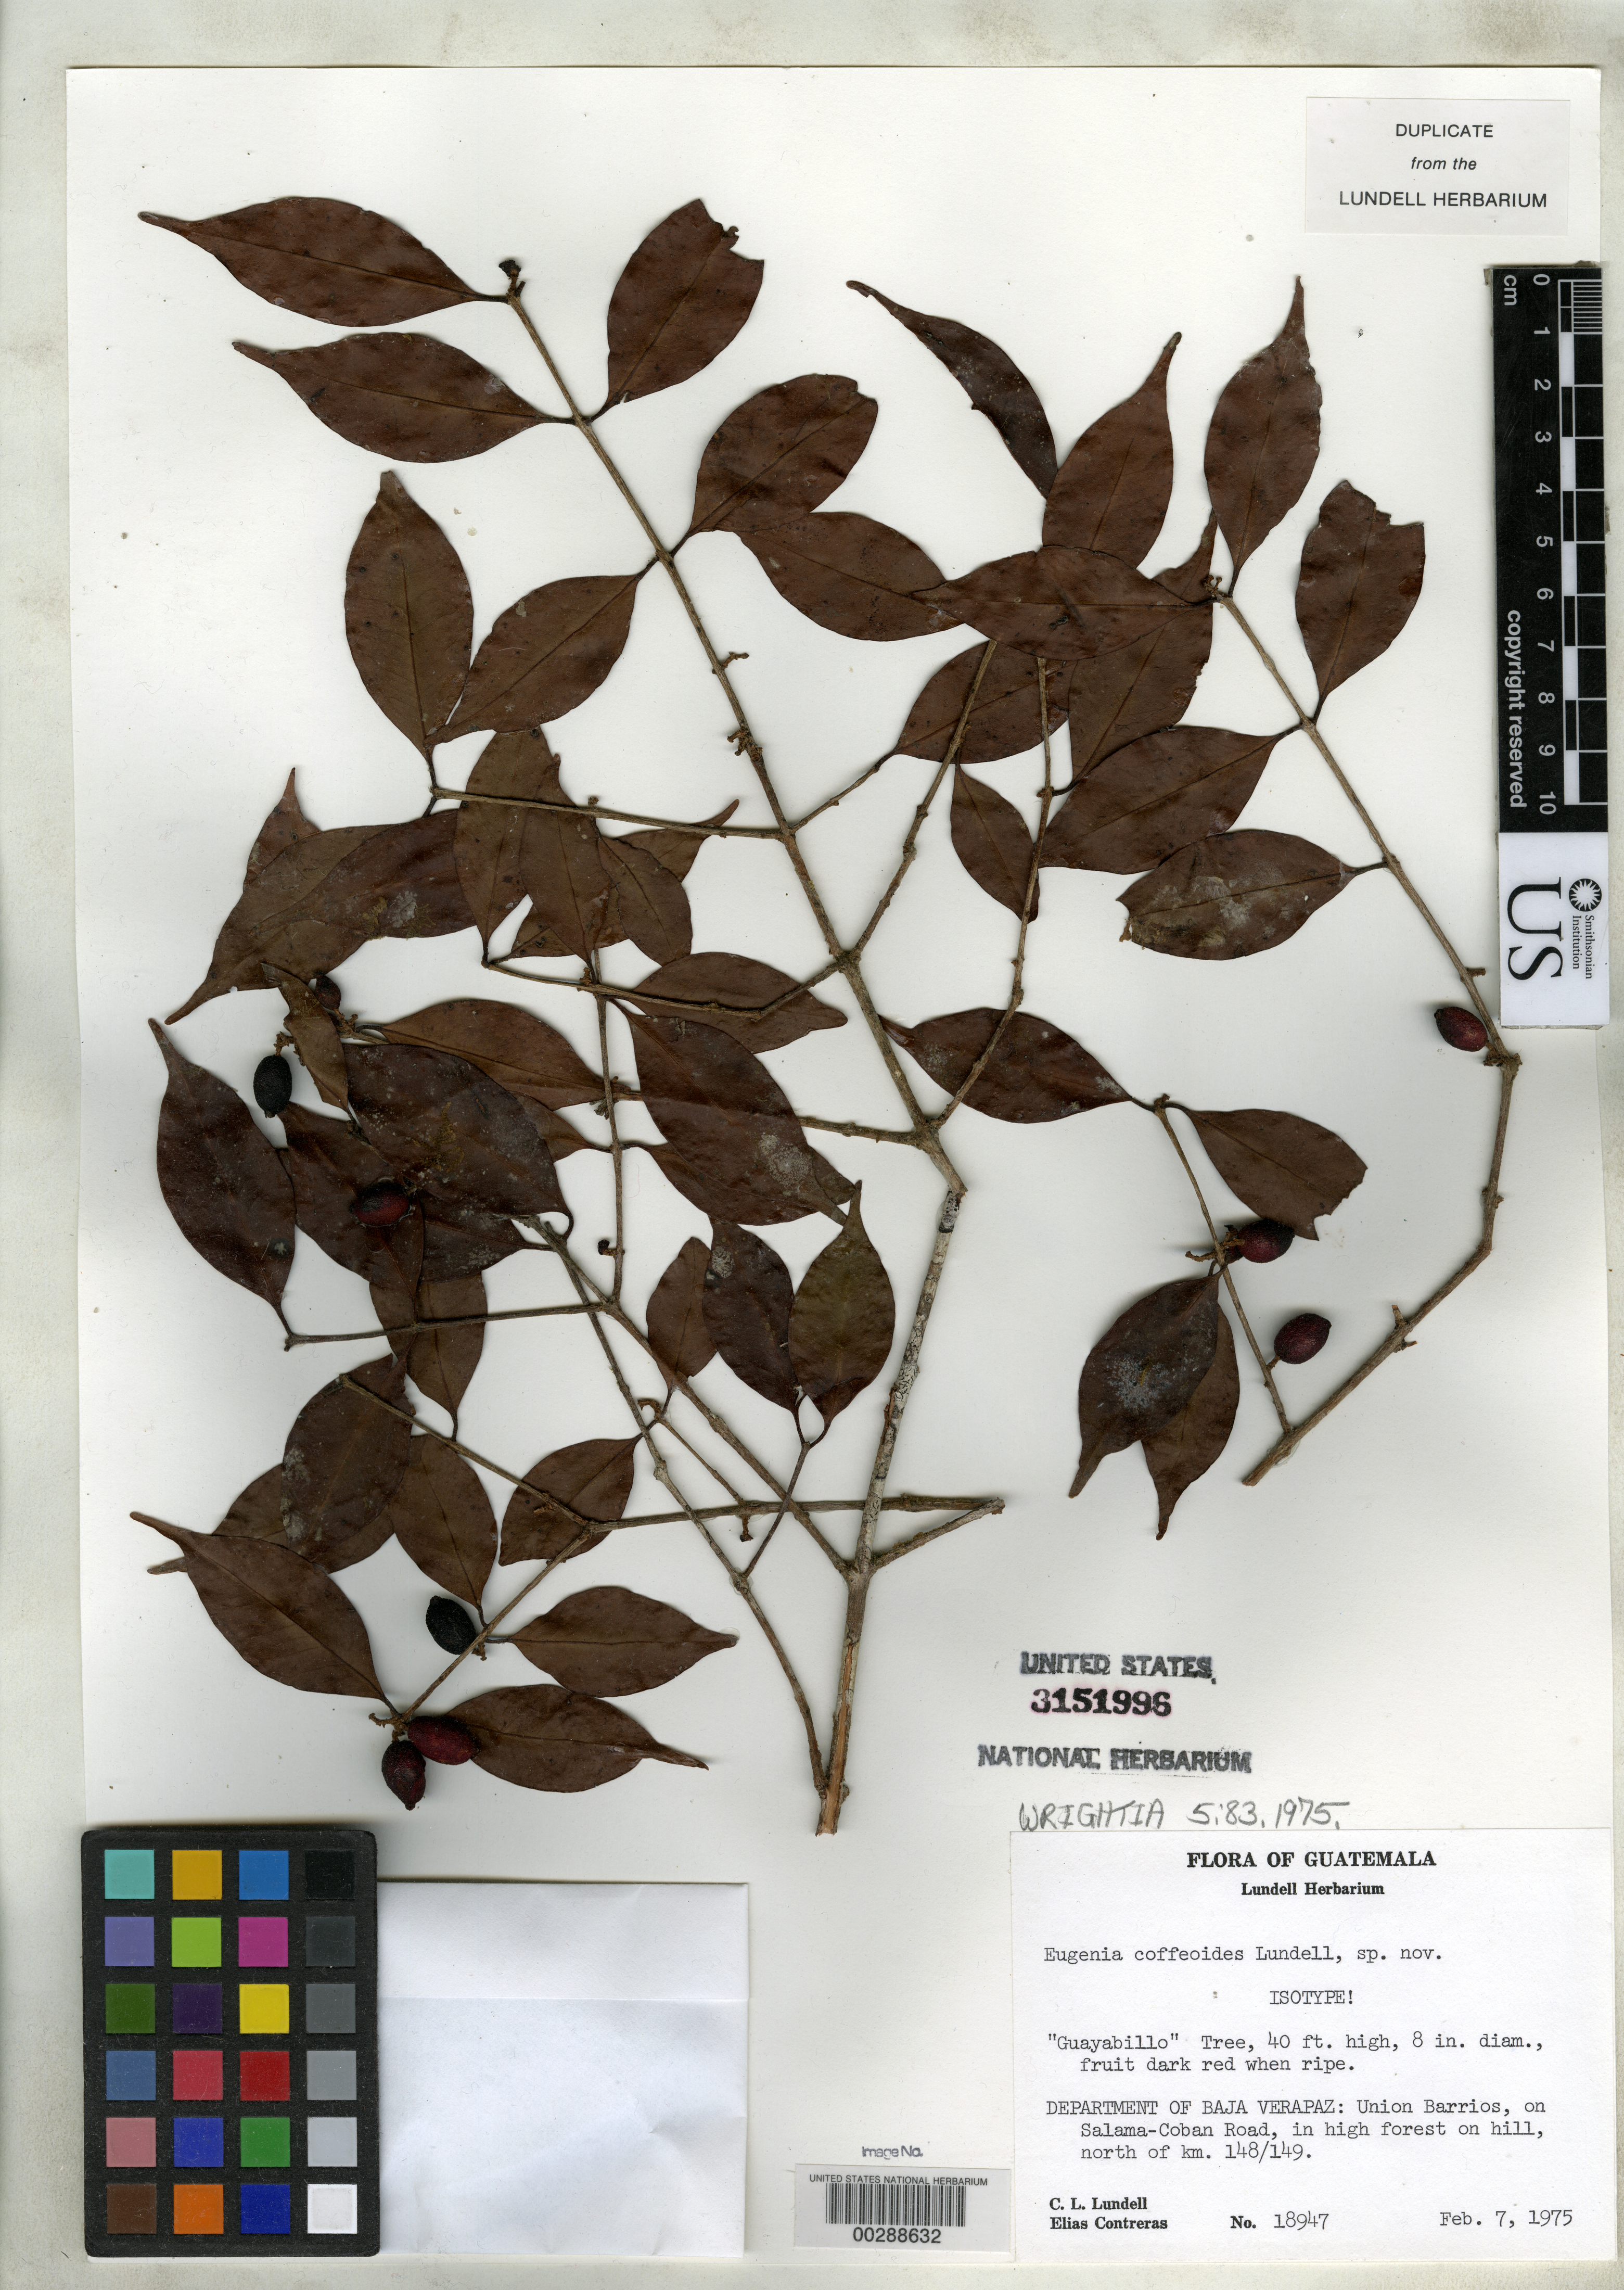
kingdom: Plantae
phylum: Tracheophyta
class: Magnoliopsida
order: Myrtales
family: Myrtaceae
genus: Eugenia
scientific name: Eugenia coffeoides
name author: Lundell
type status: Isotype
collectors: C. L. Lundell & E. Contreras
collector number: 18947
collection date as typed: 07 Feb 1975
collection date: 1975-02-07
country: Guatemala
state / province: Baja Verapaz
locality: Union Barrios, Salama-Cobán road, high forest on hill, N of km 148/149.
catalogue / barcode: US 3151996